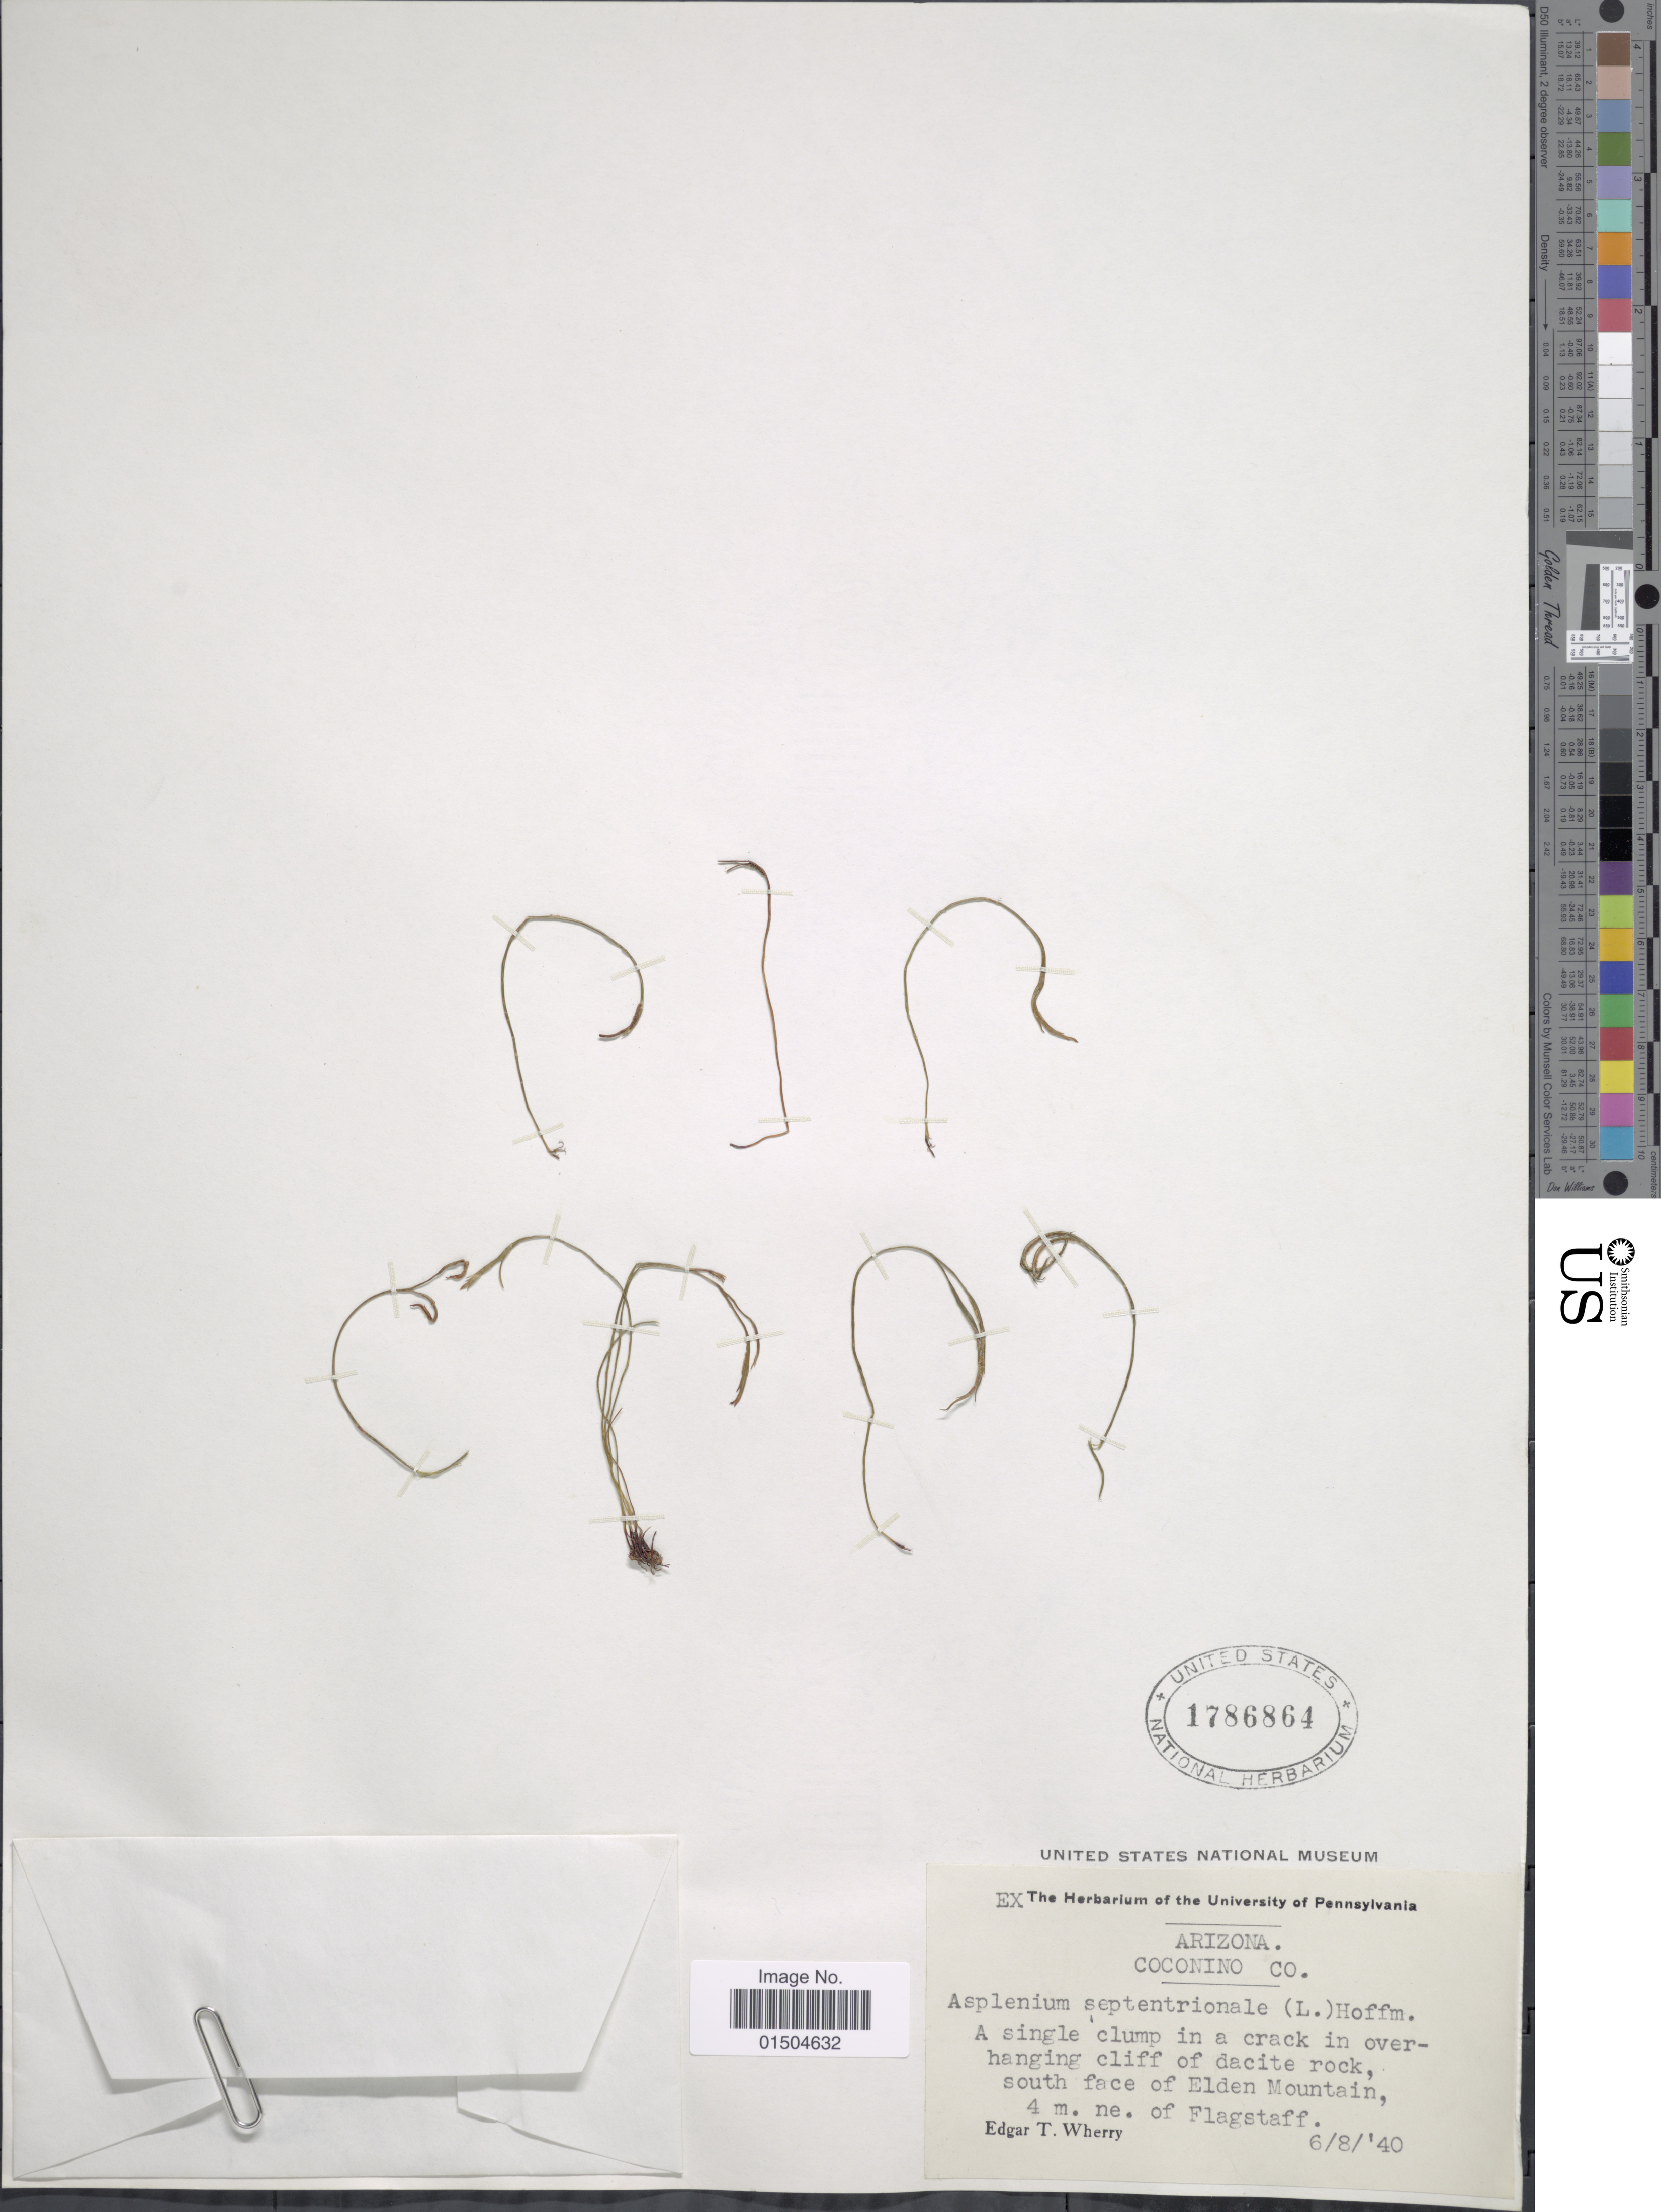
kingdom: Plantae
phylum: Tracheophyta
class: Polypodiopsida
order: Polypodiales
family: Aspleniaceae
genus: Asplenium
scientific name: Asplenium septentrionale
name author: (L.) Hoffm.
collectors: E. T. Wherry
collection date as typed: Transcribed d/m/y: 8/6/40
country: United States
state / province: Arizona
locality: Coconino Co. A single clump in a crack in overhanging cliff of dacite rock, south face of Elden Mountain, 4 m. ne. of Flagstaff.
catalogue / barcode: US 1786864